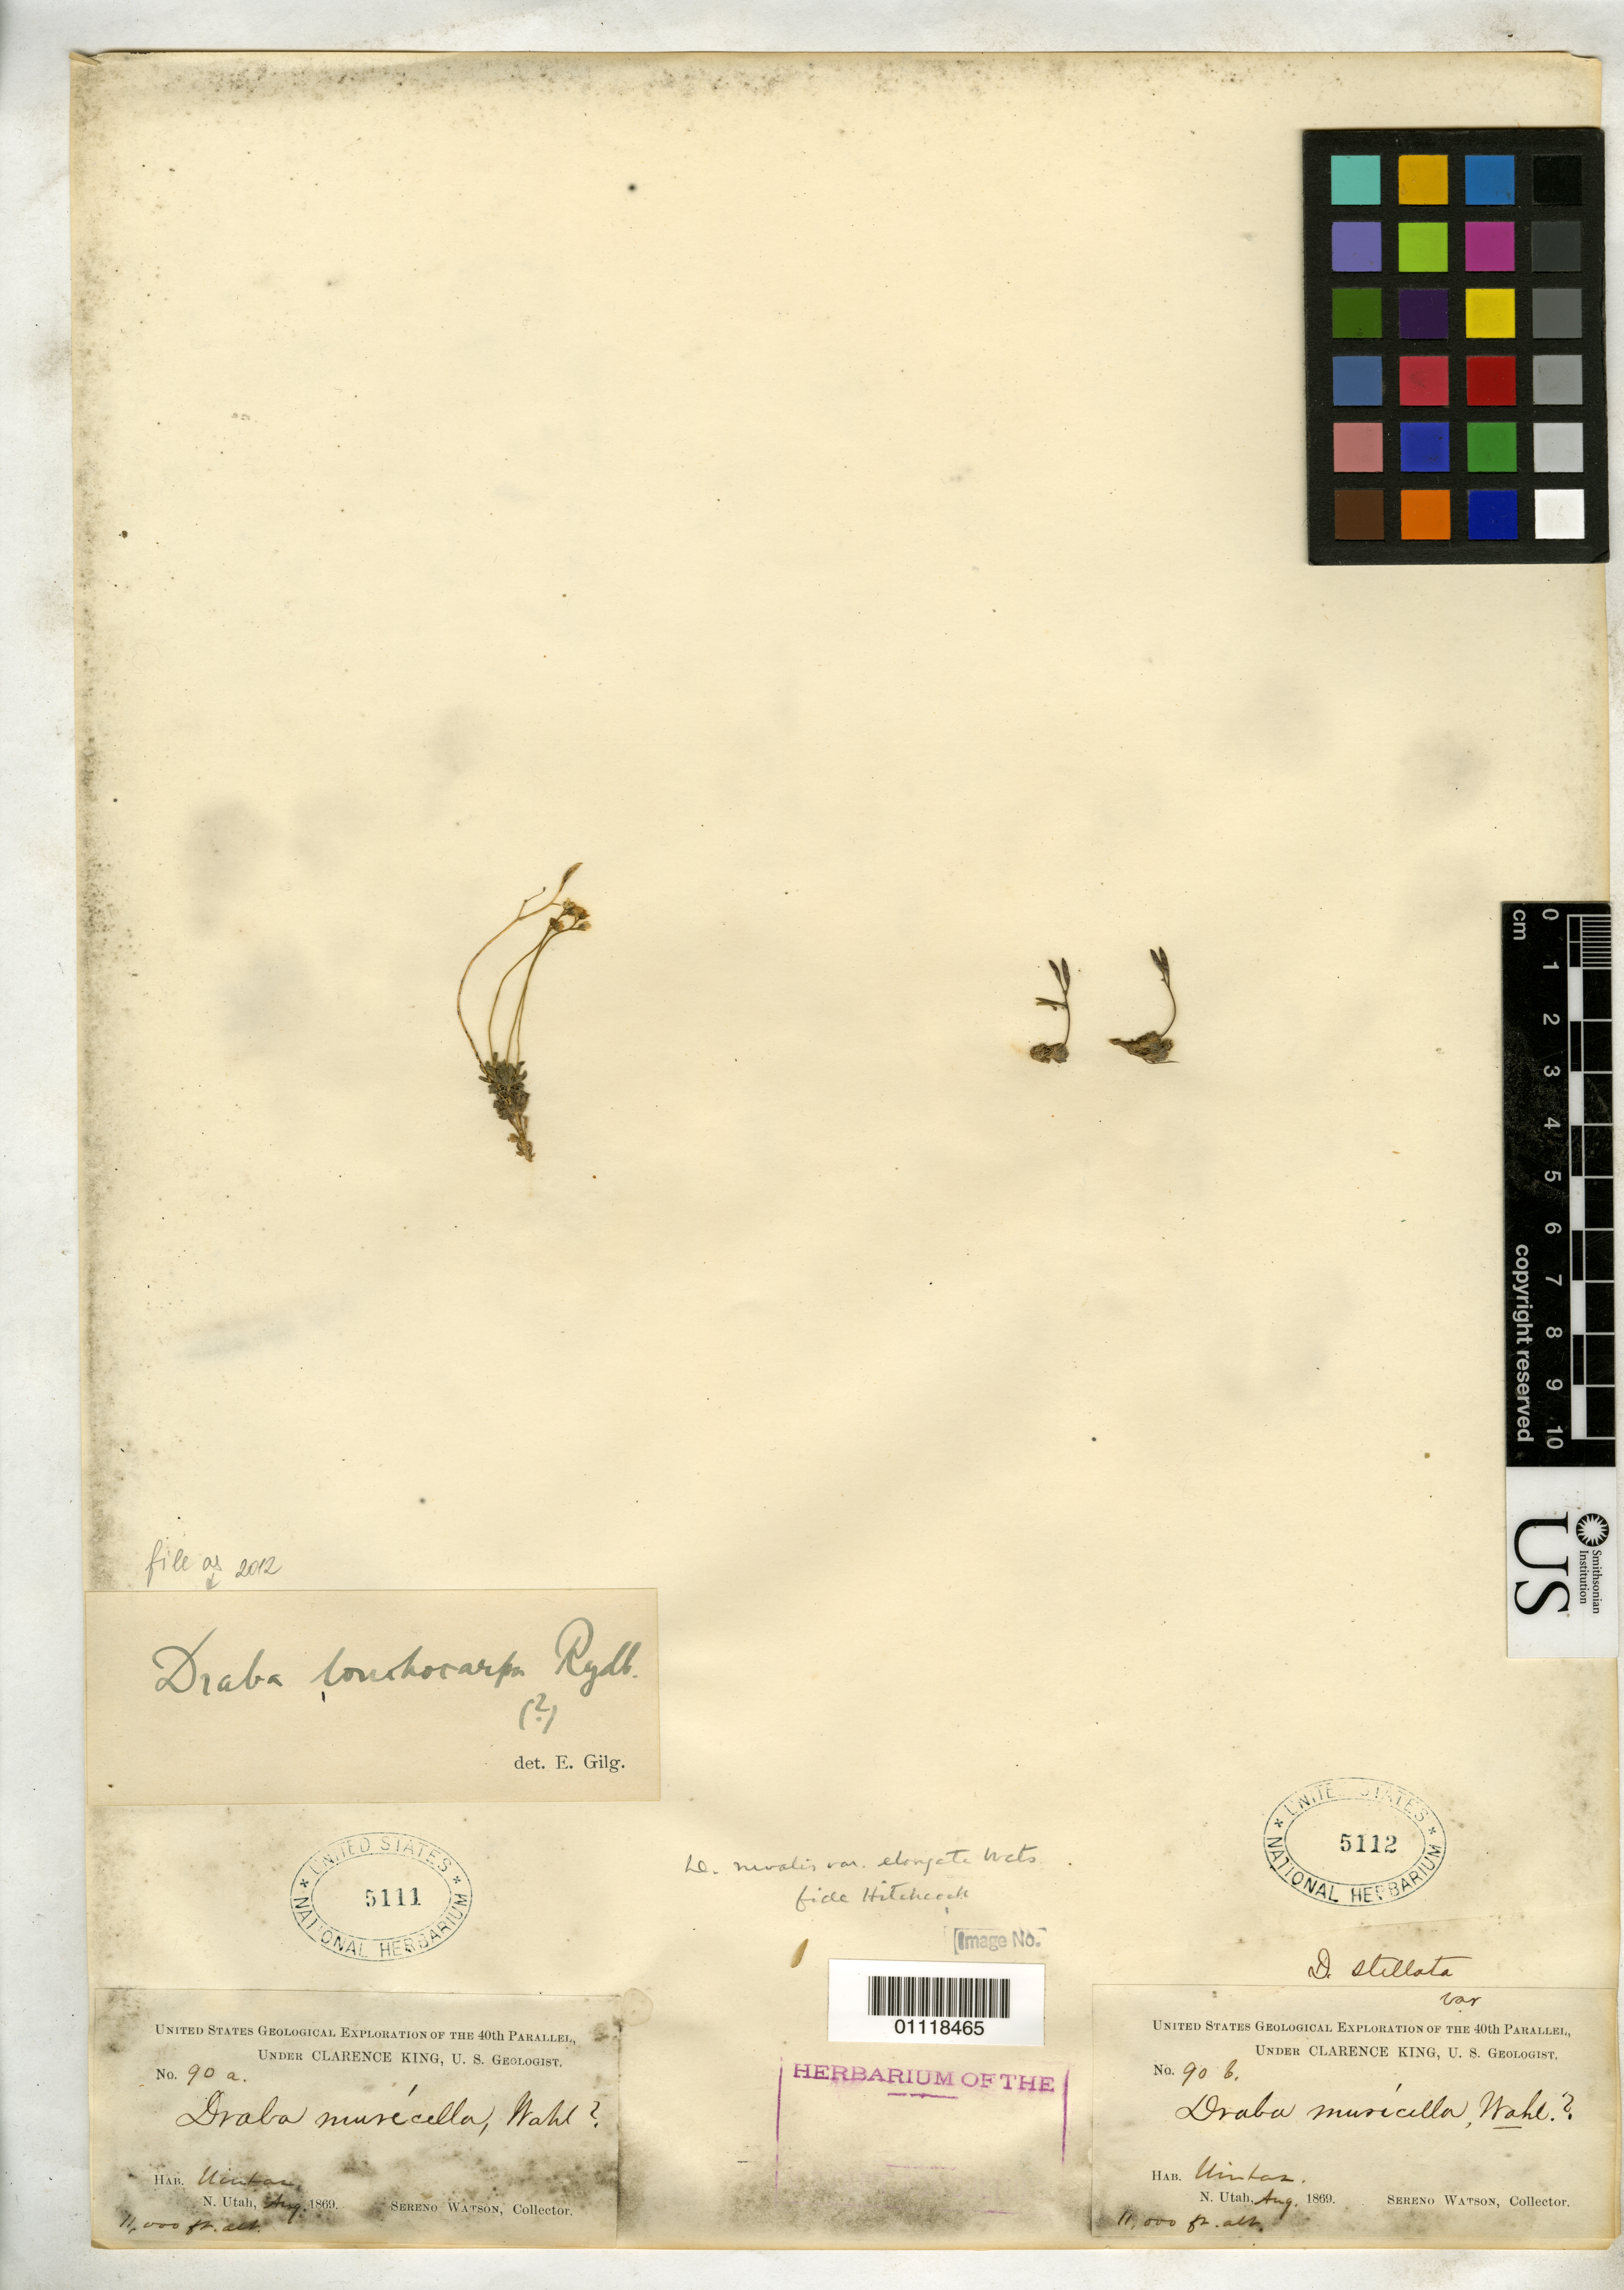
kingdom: Plantae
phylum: Tracheophyta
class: Magnoliopsida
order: Brassicales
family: Brassicaceae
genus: Draba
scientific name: Draba lonchocarpa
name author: Rydb.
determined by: Gilg, --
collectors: S. Watson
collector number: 90 a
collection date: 1869-08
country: United States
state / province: Utah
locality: Uintas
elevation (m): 3353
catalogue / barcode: US 5111